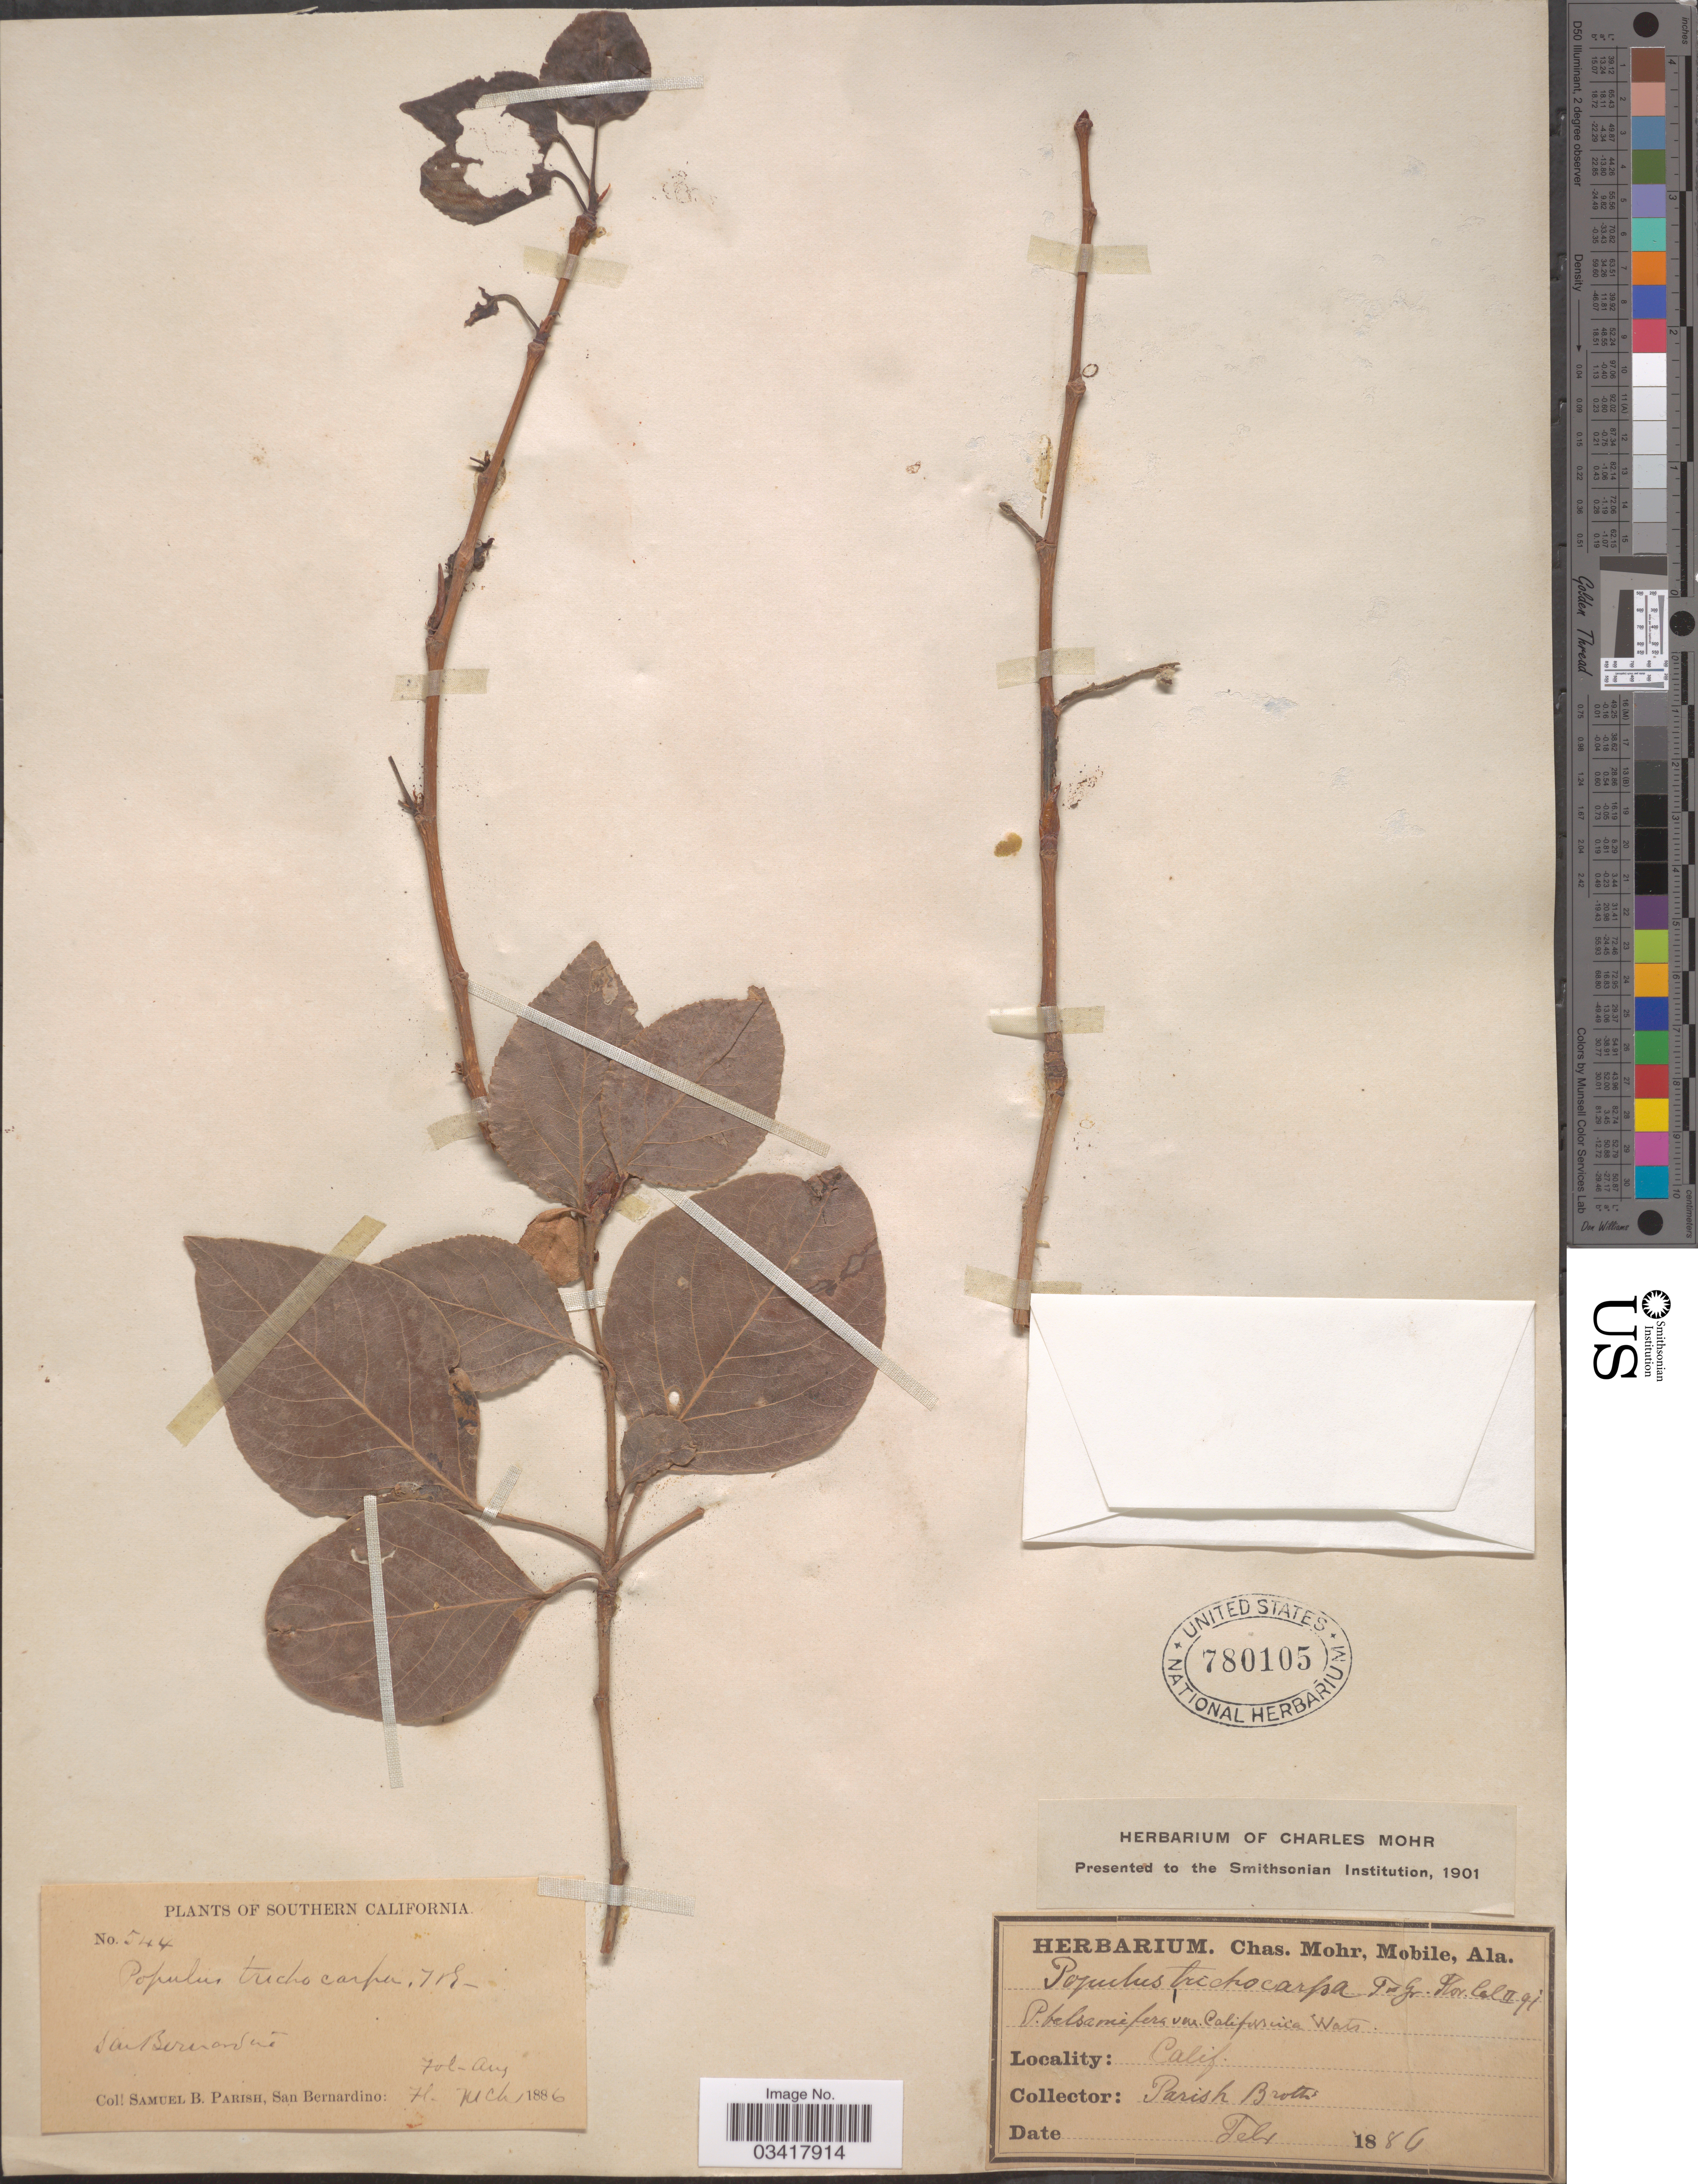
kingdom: Plantae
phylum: Tracheophyta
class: Magnoliopsida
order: Malpighiales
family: Salicaceae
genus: Populus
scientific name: Populus trichocarpa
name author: Torr. & A. Gray ex W. Hook.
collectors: S. B. Parish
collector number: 544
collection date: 1886-02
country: United States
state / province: California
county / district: San Bernardino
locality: Southern California. San Bernardino.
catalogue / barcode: US 780105